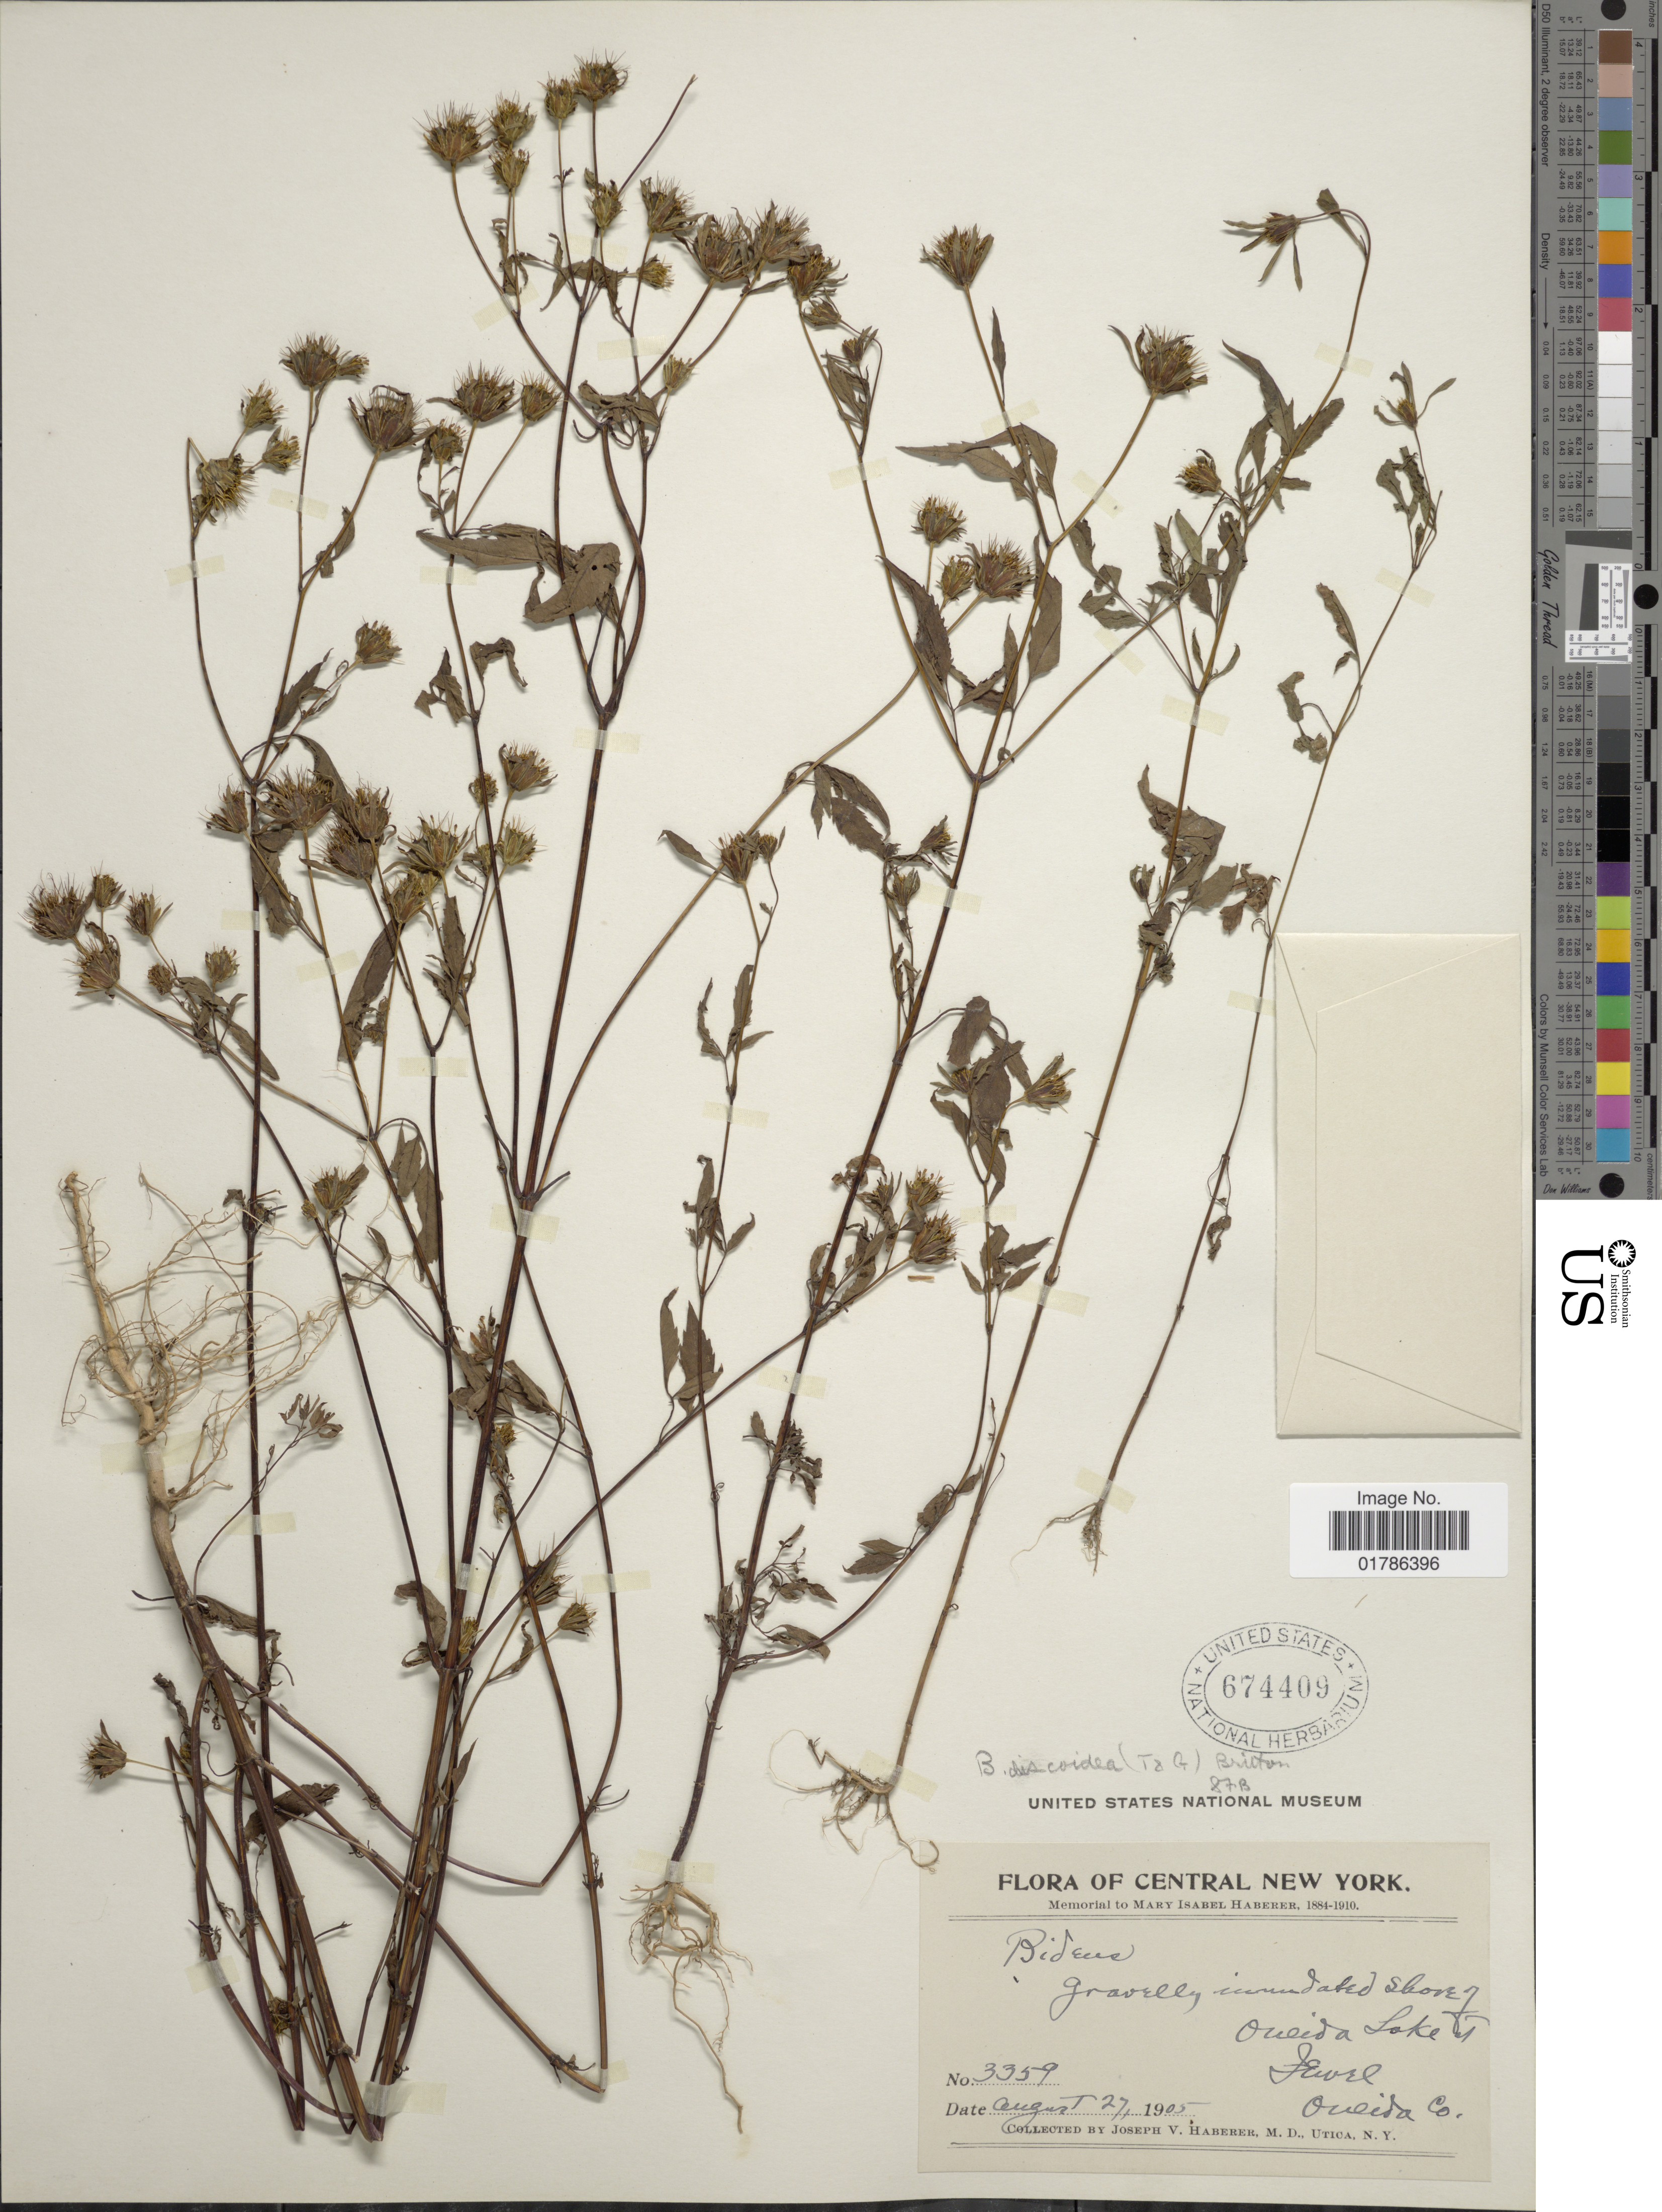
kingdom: Plantae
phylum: Tracheophyta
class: Magnoliopsida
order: Asterales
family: Asteraceae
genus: Bidens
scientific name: Bidens discoidea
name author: (Torr. & A. Gray) Britton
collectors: J. V. Haberer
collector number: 3359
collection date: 1905-08-27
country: United States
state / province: New York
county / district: Oneida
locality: Central New York, Oneida Lake, Jewel Oneida Co.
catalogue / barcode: US 674409